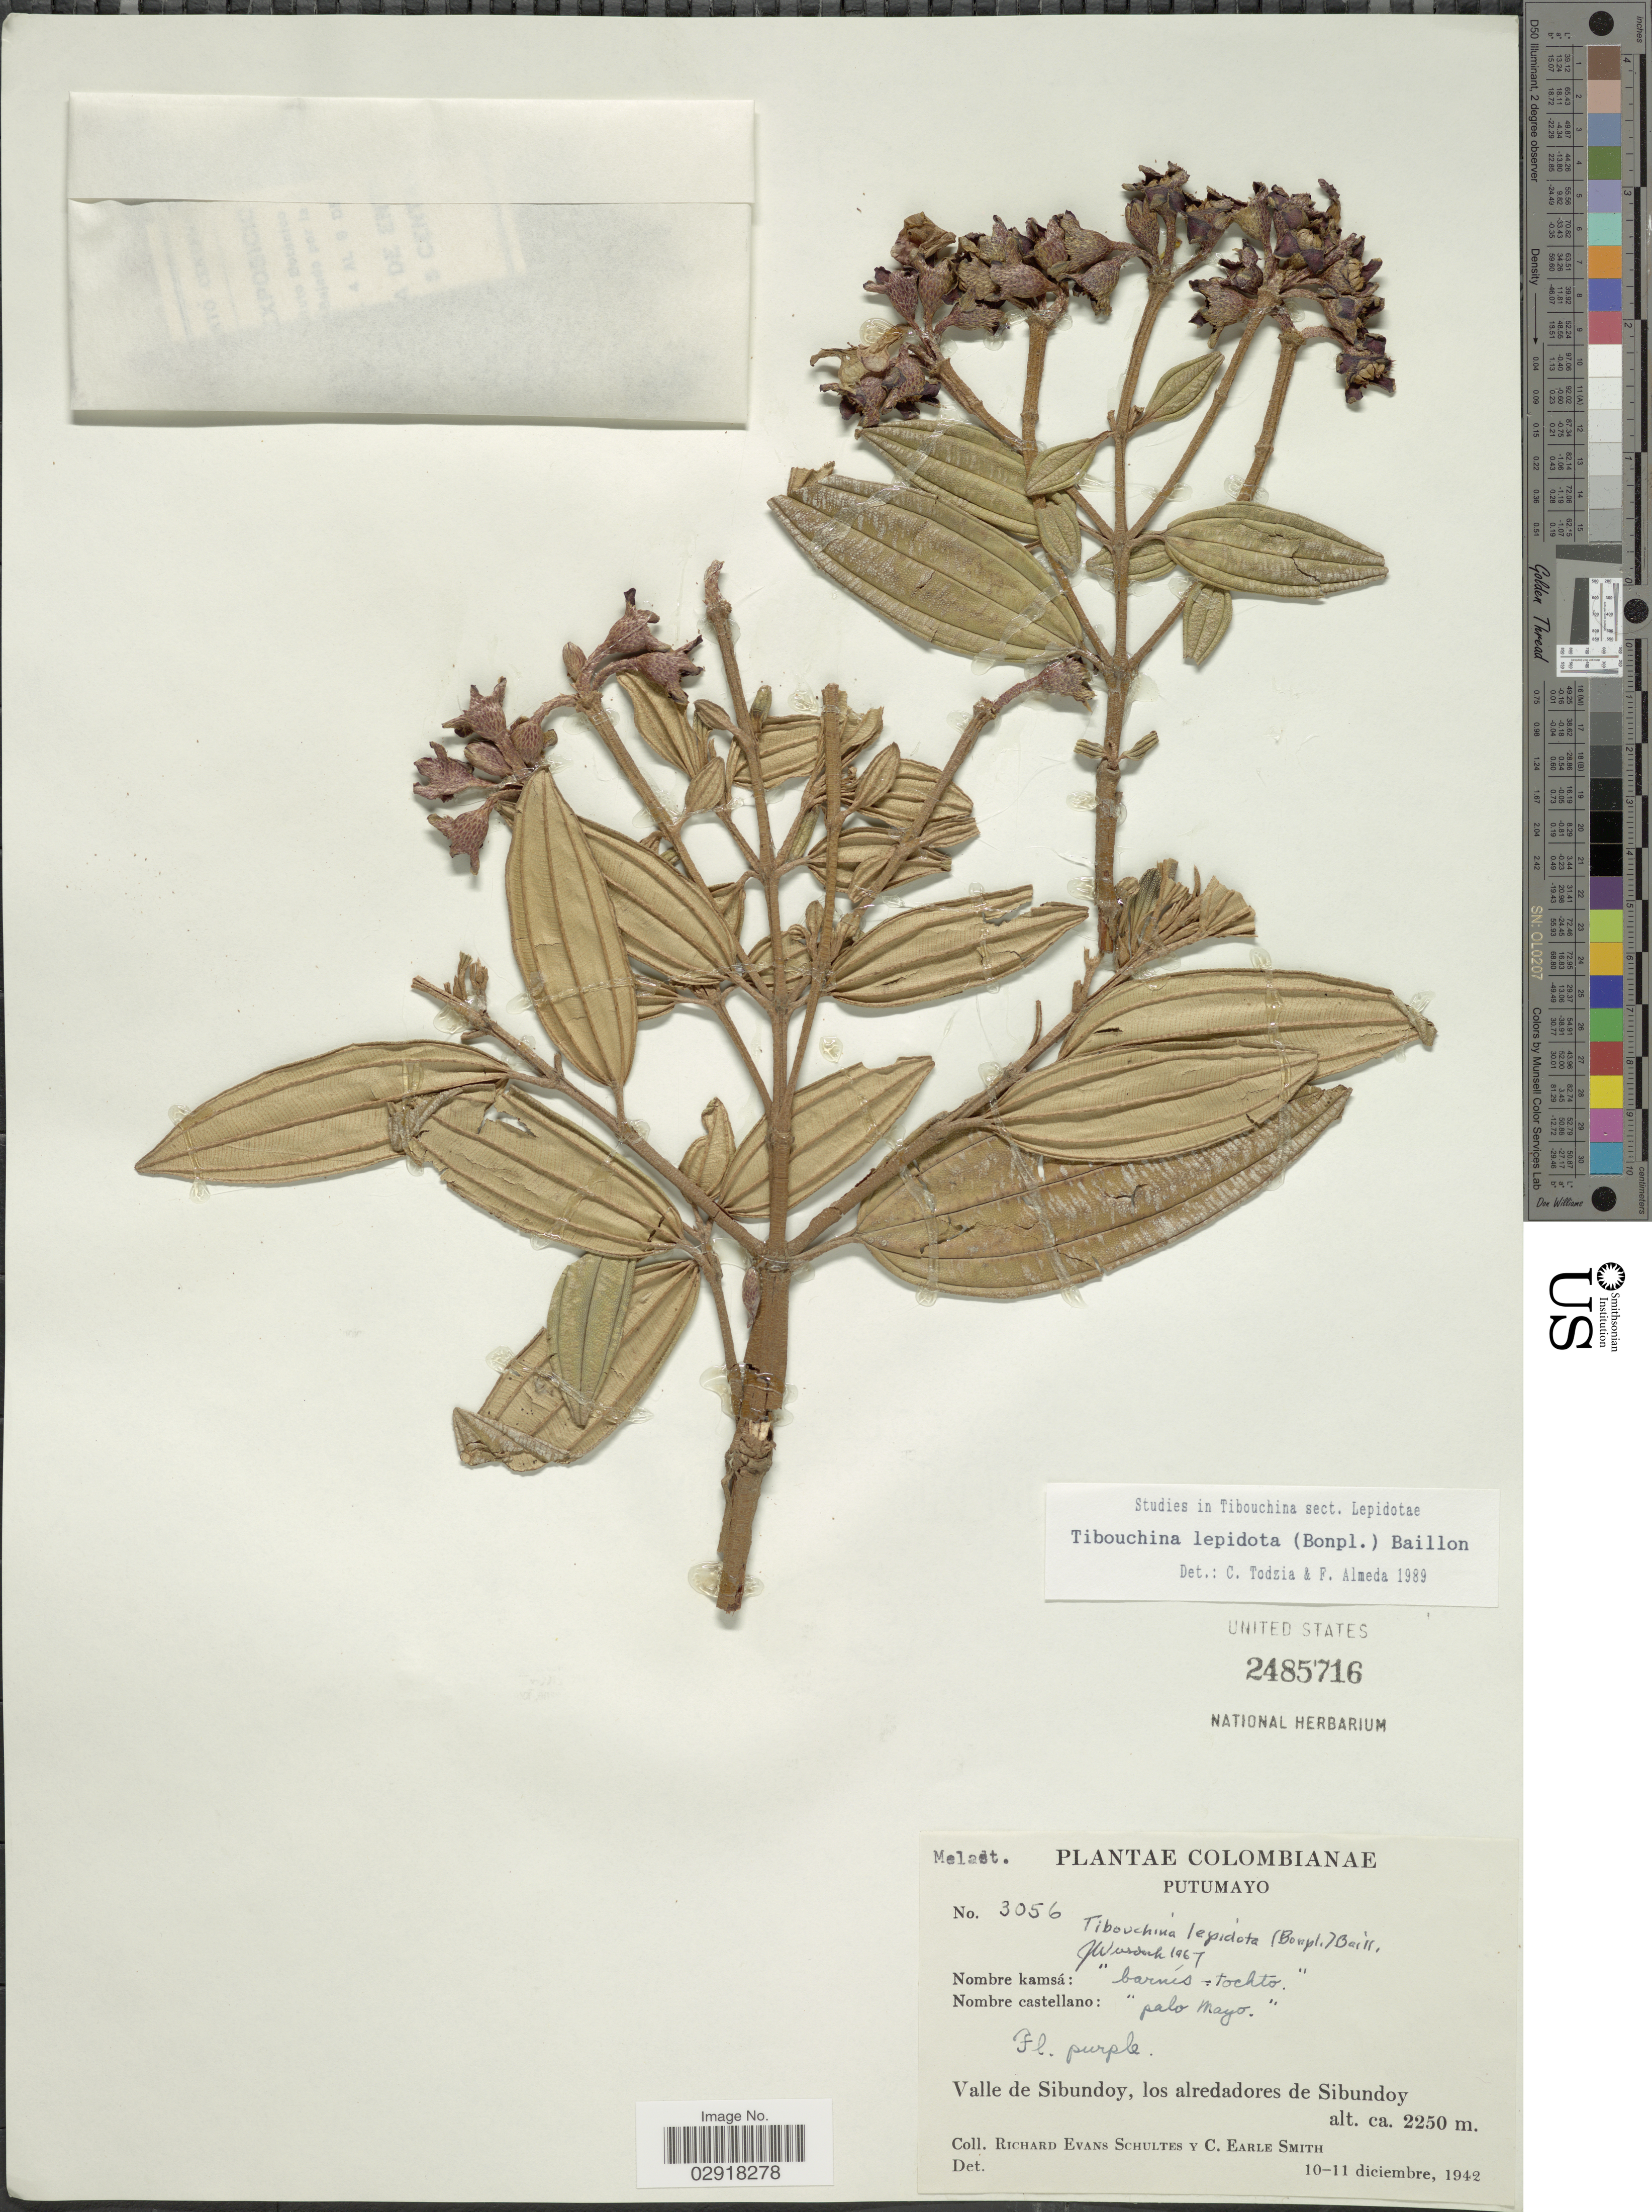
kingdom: Plantae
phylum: Tracheophyta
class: Magnoliopsida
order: Myrtales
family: Melastomataceae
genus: Andesanthus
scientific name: Andesanthus lepidotus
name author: (Humb. & Bonpl.) P.J.F. Guim. & Michelang.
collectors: R. E. Schultes & C. E. Smith Jr.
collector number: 3056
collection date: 1942-12-10/1942-12-11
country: Colombia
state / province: Putumayo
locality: Valle de Sibundoy, los alredadores de Sibundoy.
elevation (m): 2250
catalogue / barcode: US 2485716